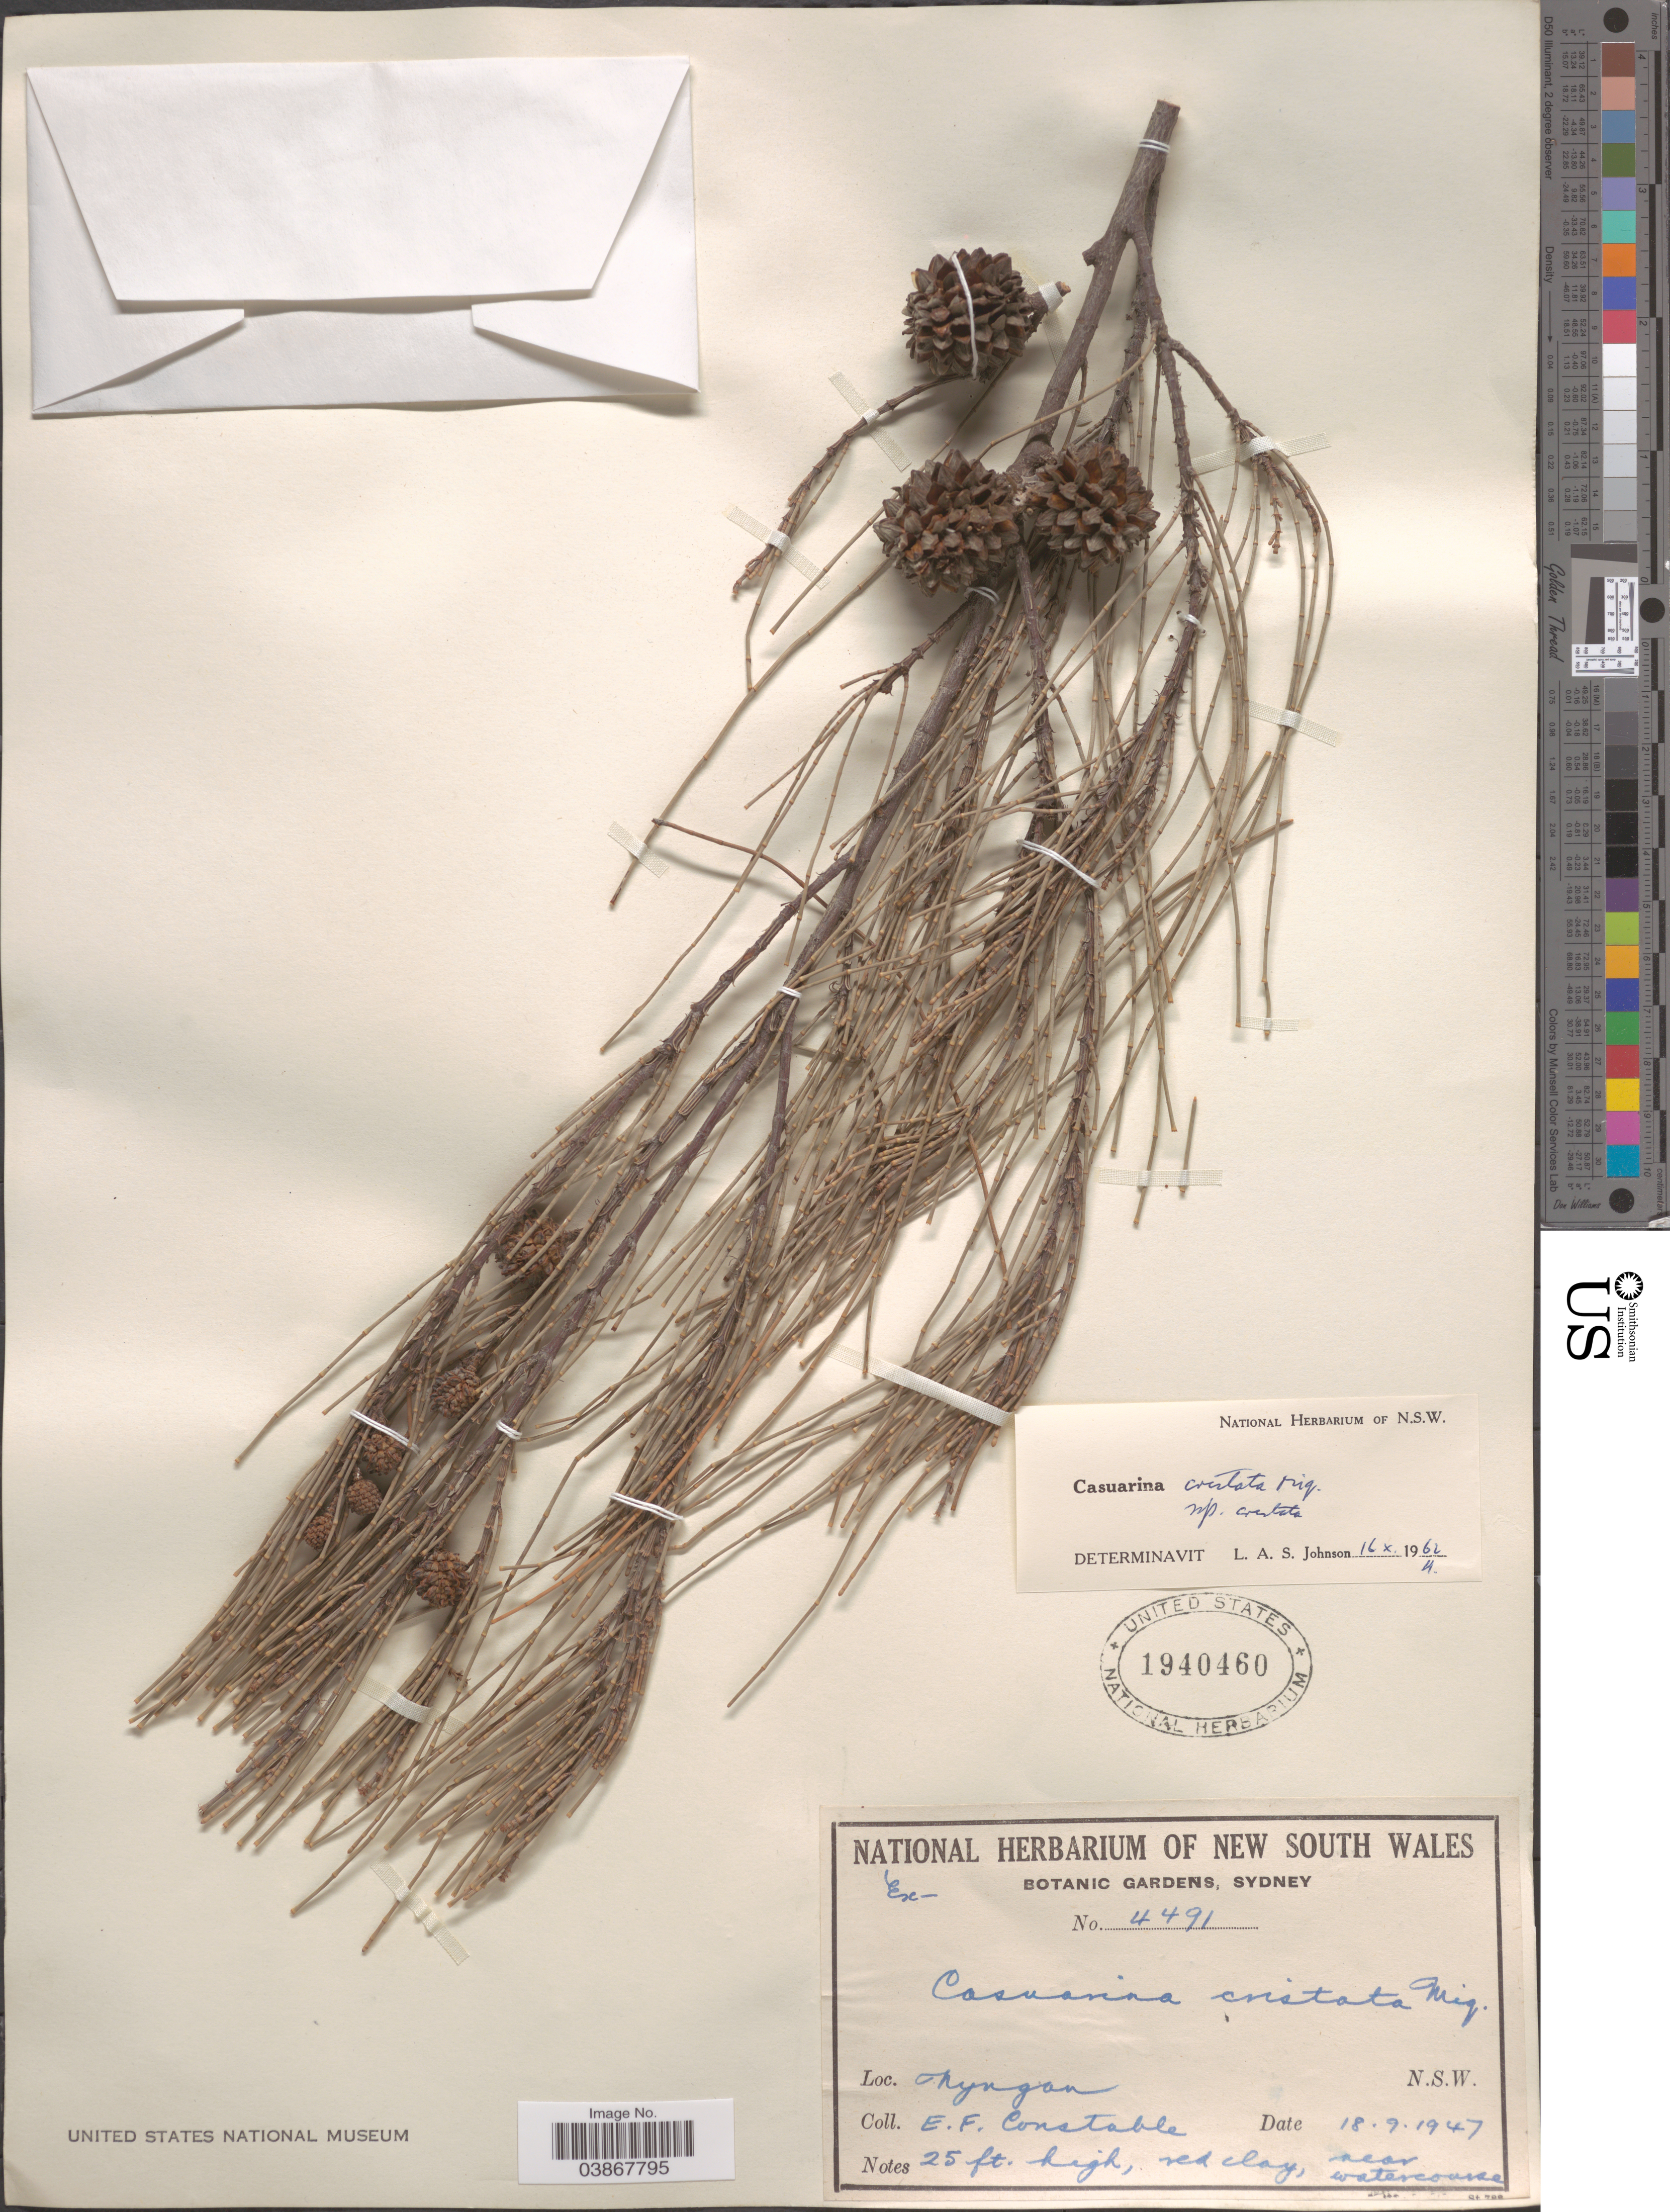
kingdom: Plantae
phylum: Tracheophyta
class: Magnoliopsida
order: Fagales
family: Casuarinaceae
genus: Casuarina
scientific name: Casuarina cristata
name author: Miq.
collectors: E. F. Constable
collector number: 4491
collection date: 1947-09-18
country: Australia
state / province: New South Wales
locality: Nyngan.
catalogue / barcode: US 1940460